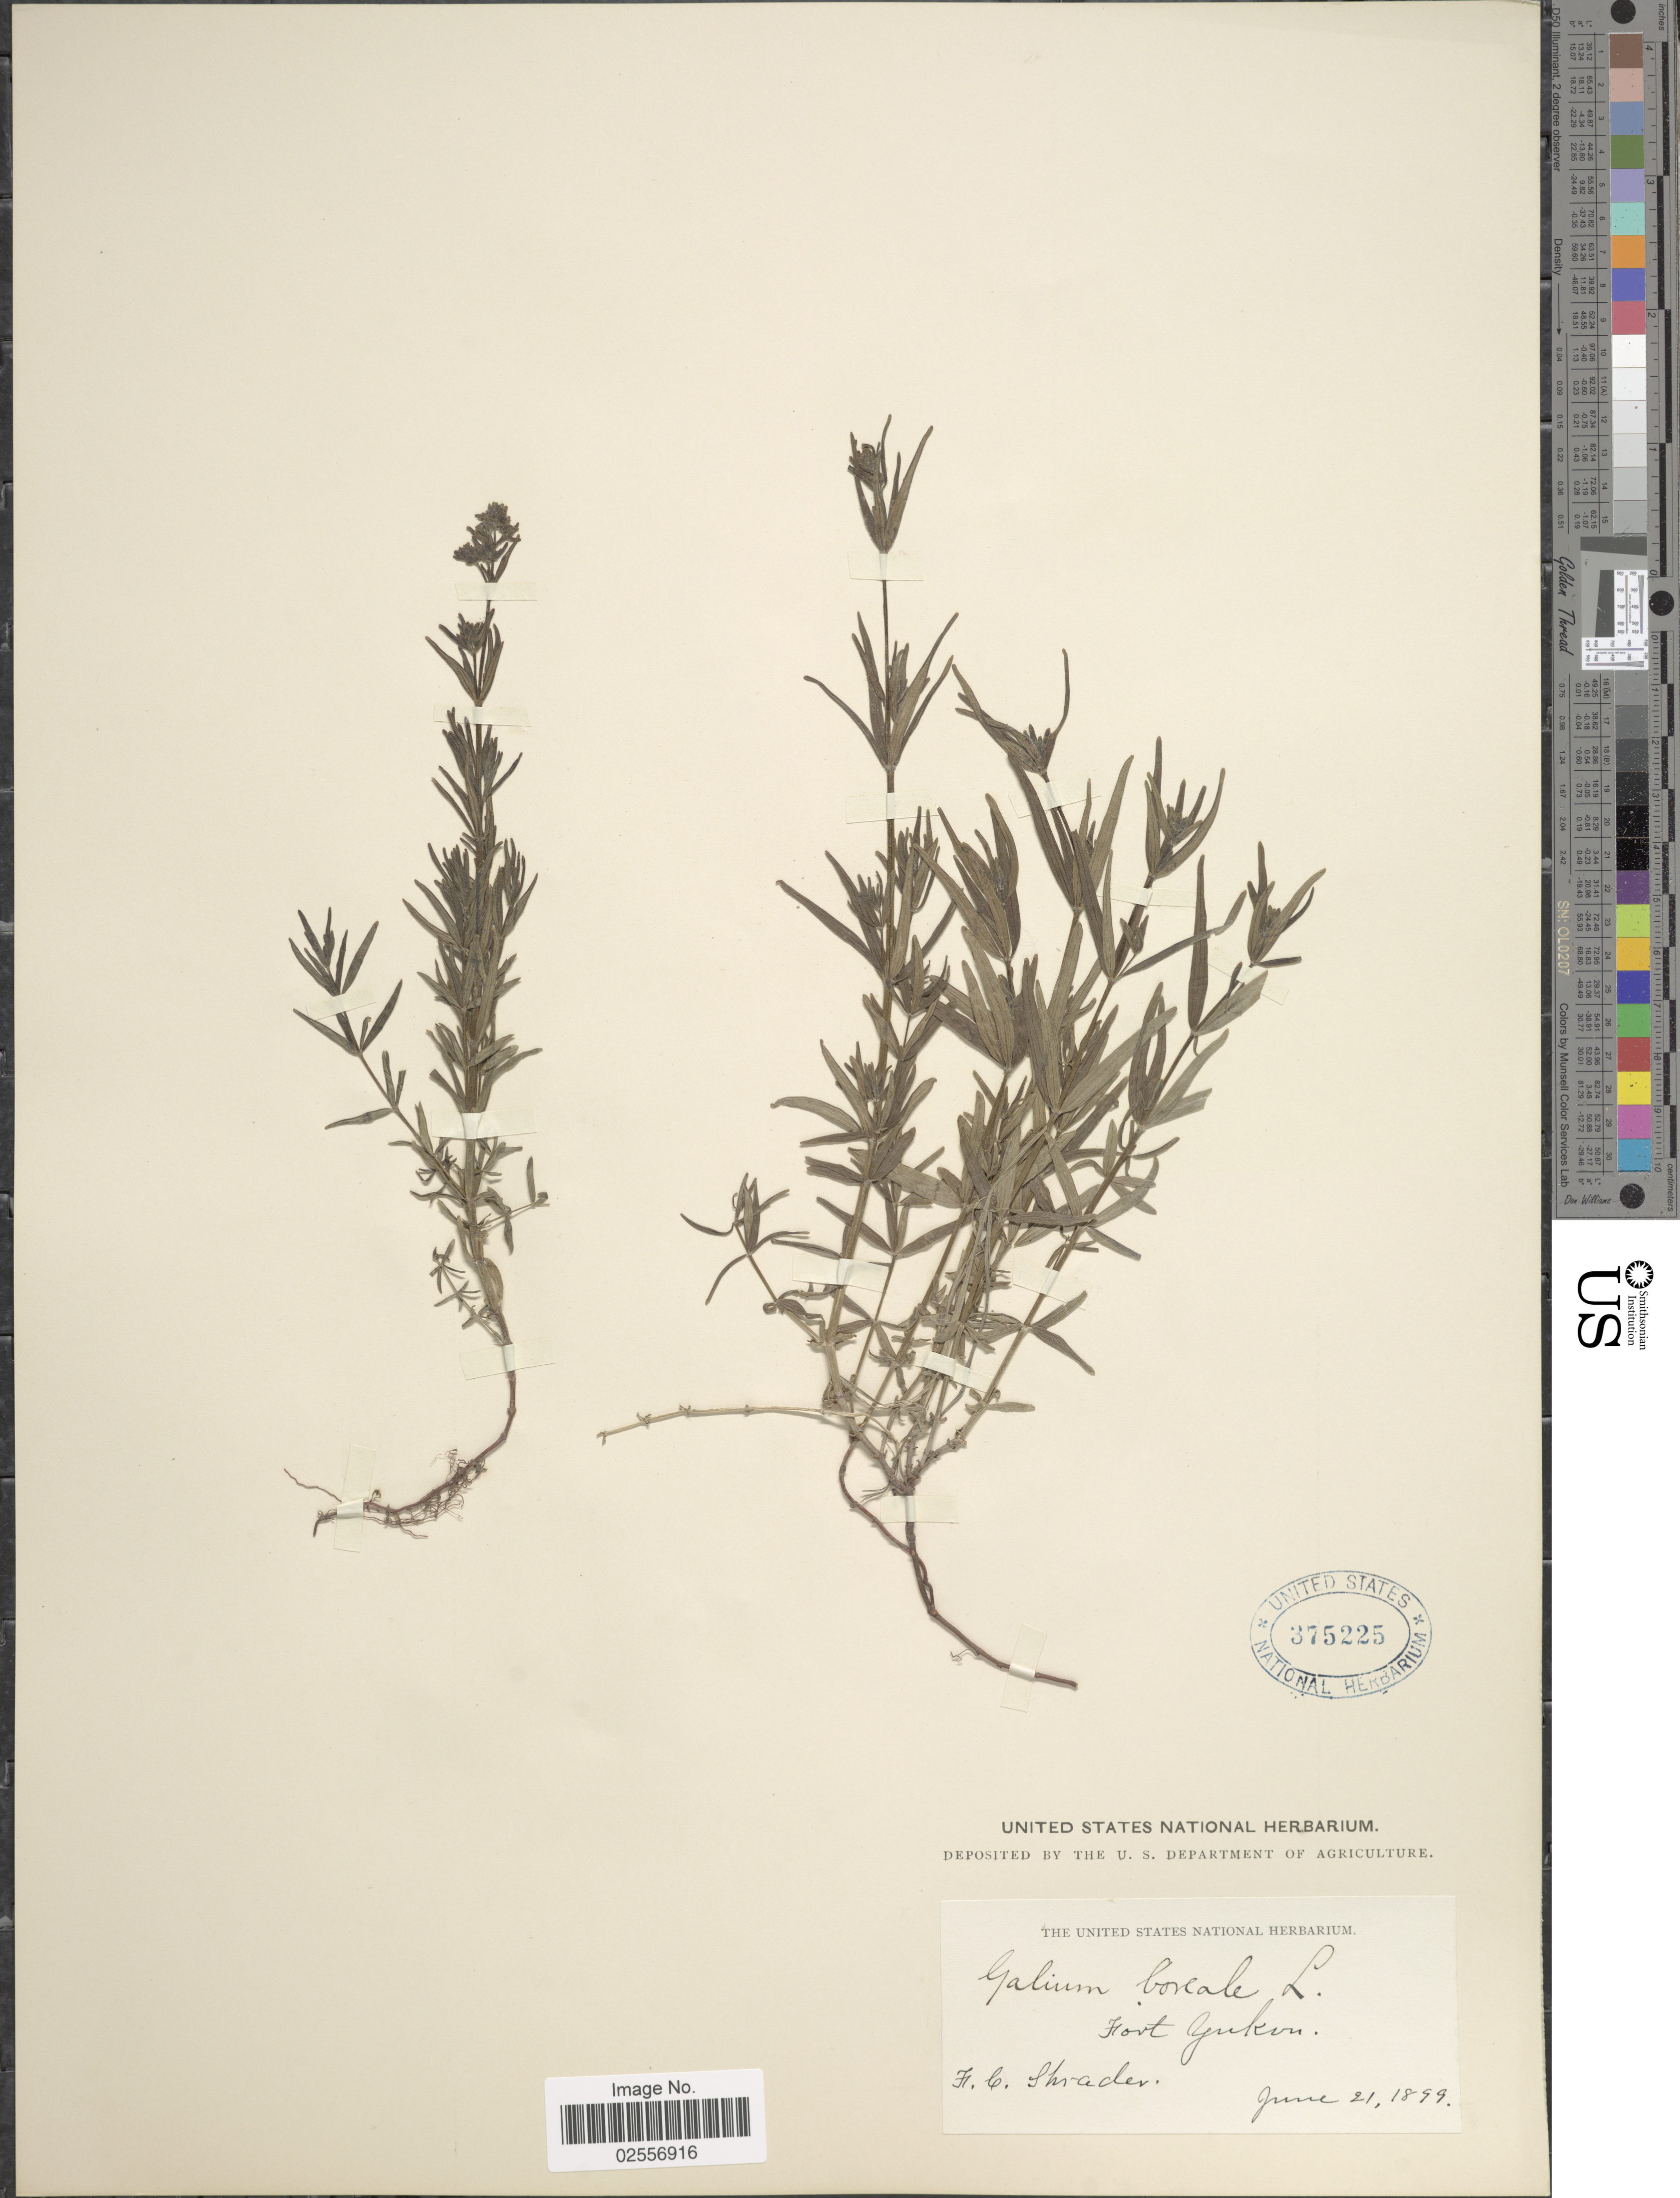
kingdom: Plantae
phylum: Tracheophyta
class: Magnoliopsida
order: Gentianales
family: Rubiaceae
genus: Galium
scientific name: Galium boreale L.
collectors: F. Shrader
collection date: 1899-06-21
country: United States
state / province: Alaska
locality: Fort Yukon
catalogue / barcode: US 375225